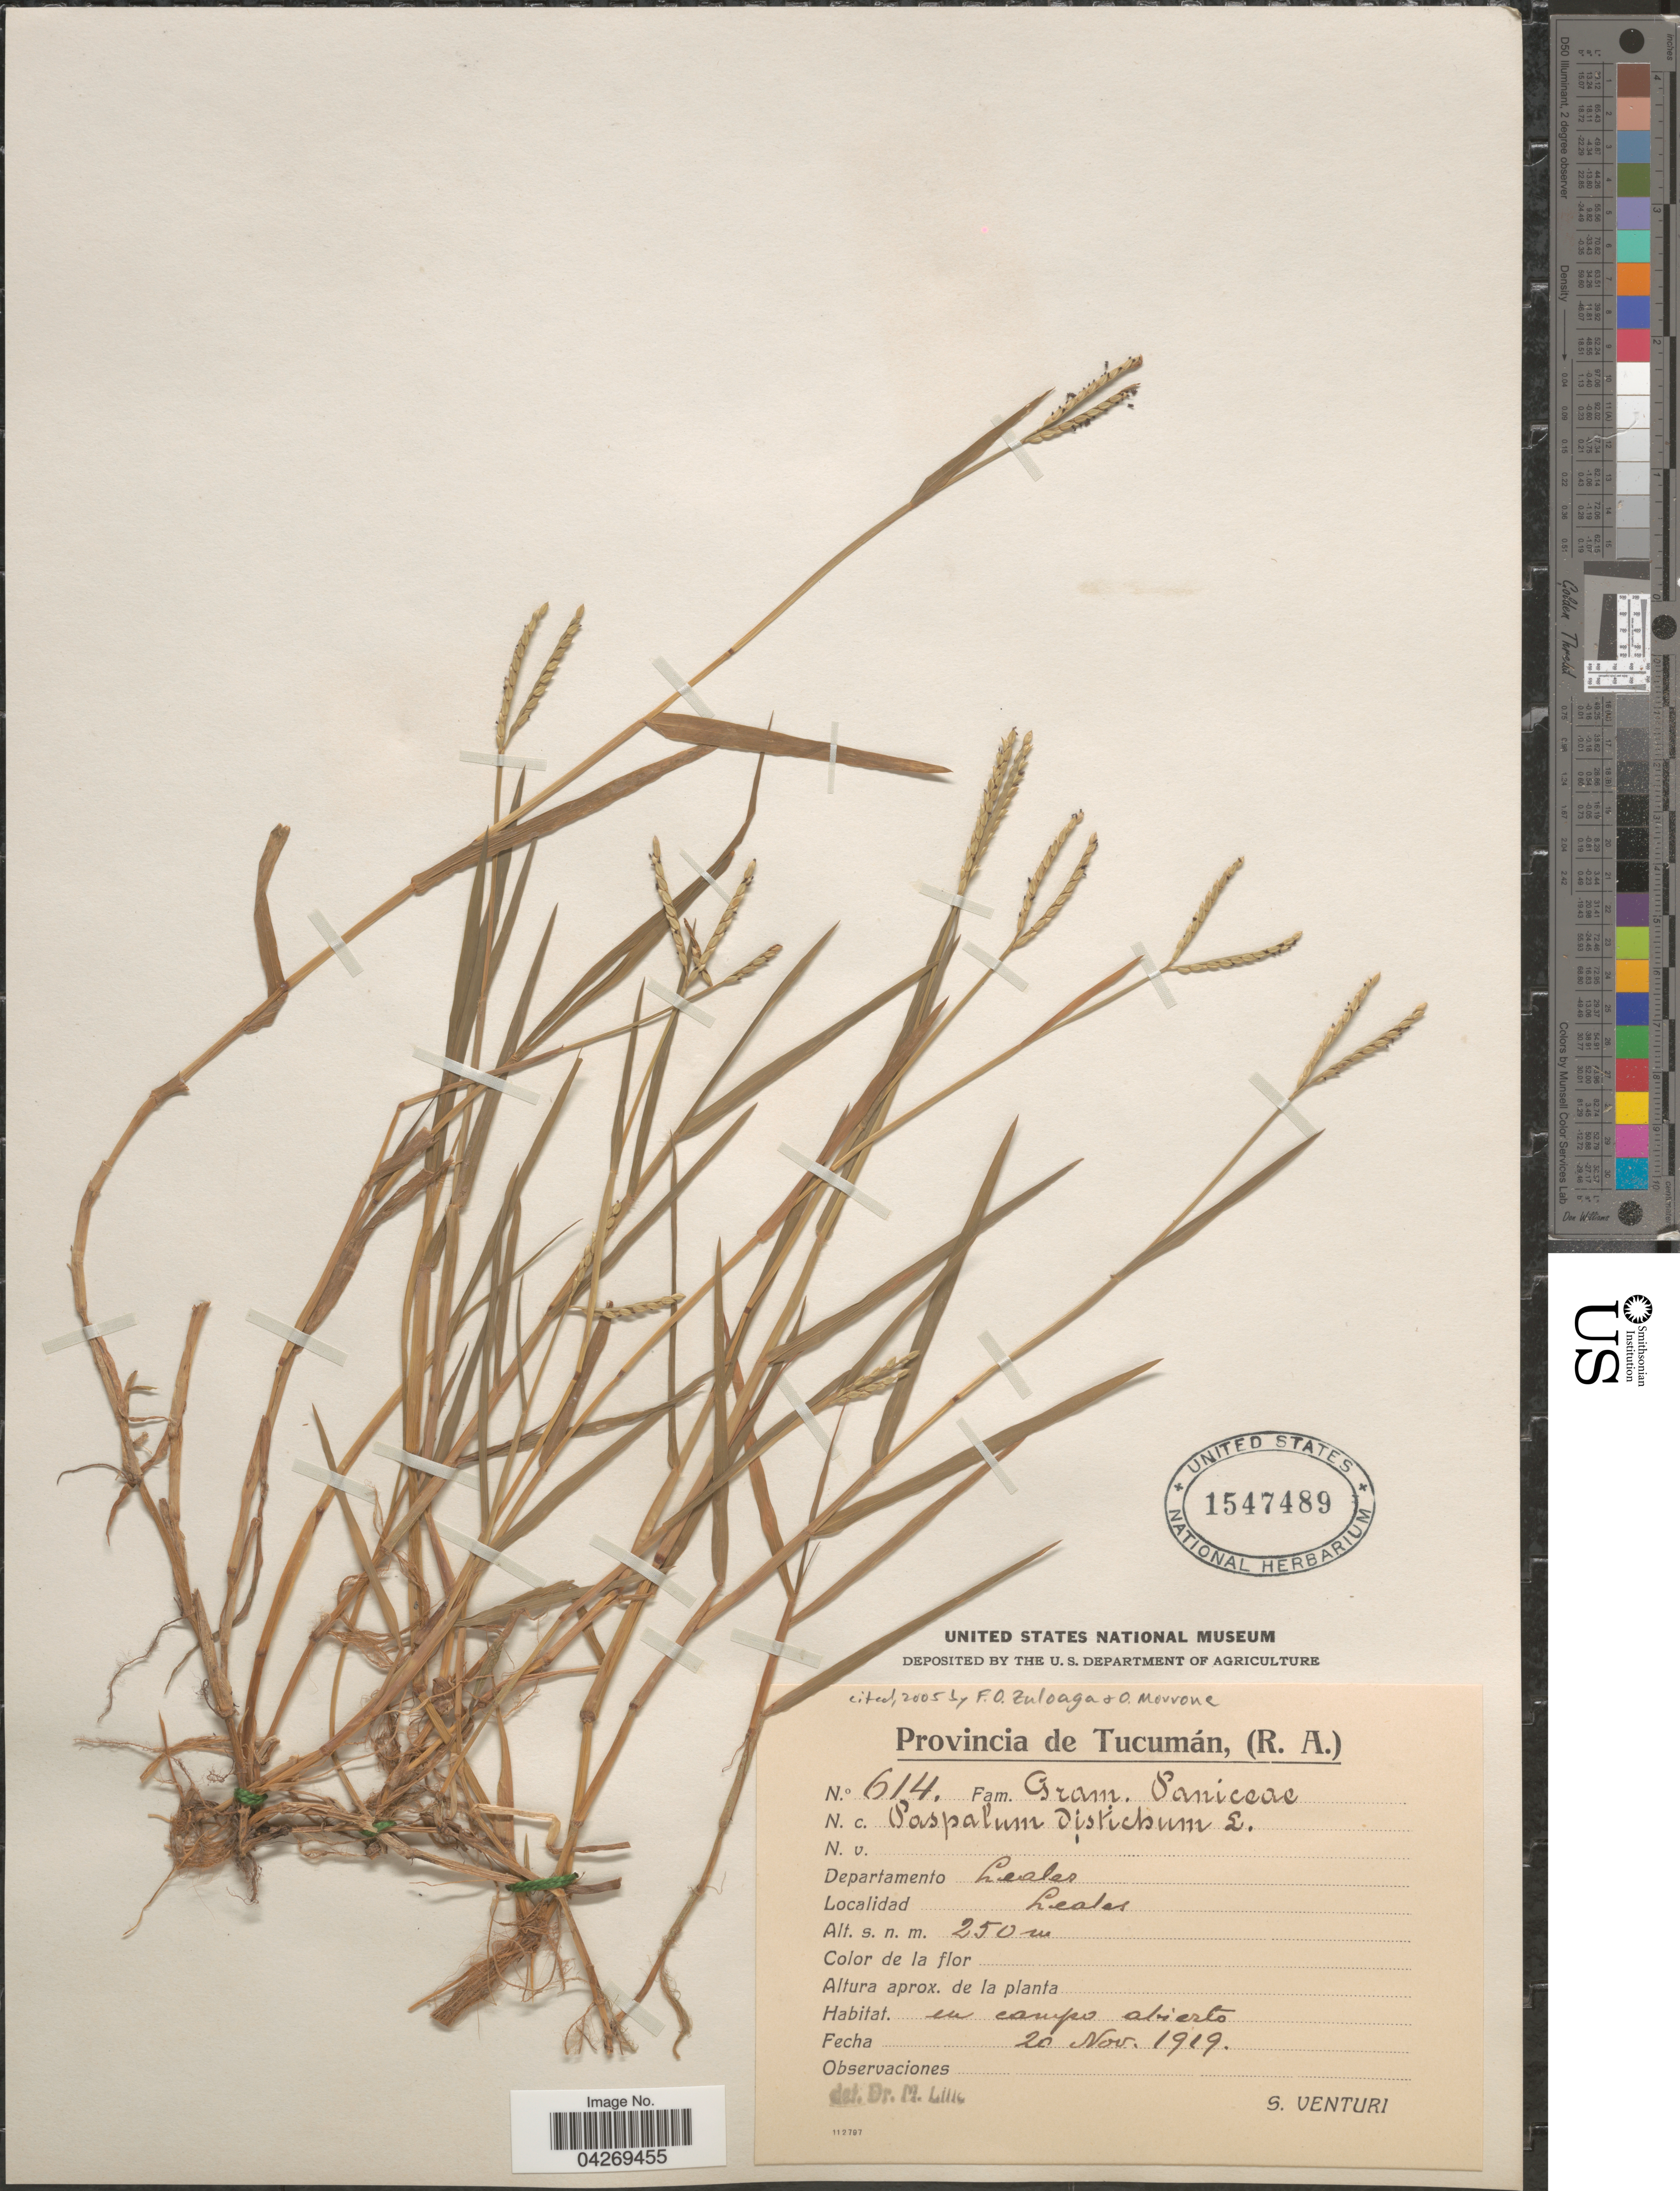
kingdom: Plantae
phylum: Tracheophyta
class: Liliopsida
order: Poales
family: Poaceae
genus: Paspalum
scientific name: Paspalum distichum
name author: L.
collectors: S. Venturi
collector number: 614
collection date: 1919-11-20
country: Argentina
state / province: Tucuman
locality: Departamento Leales. Leales.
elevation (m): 250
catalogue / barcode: US 1547489